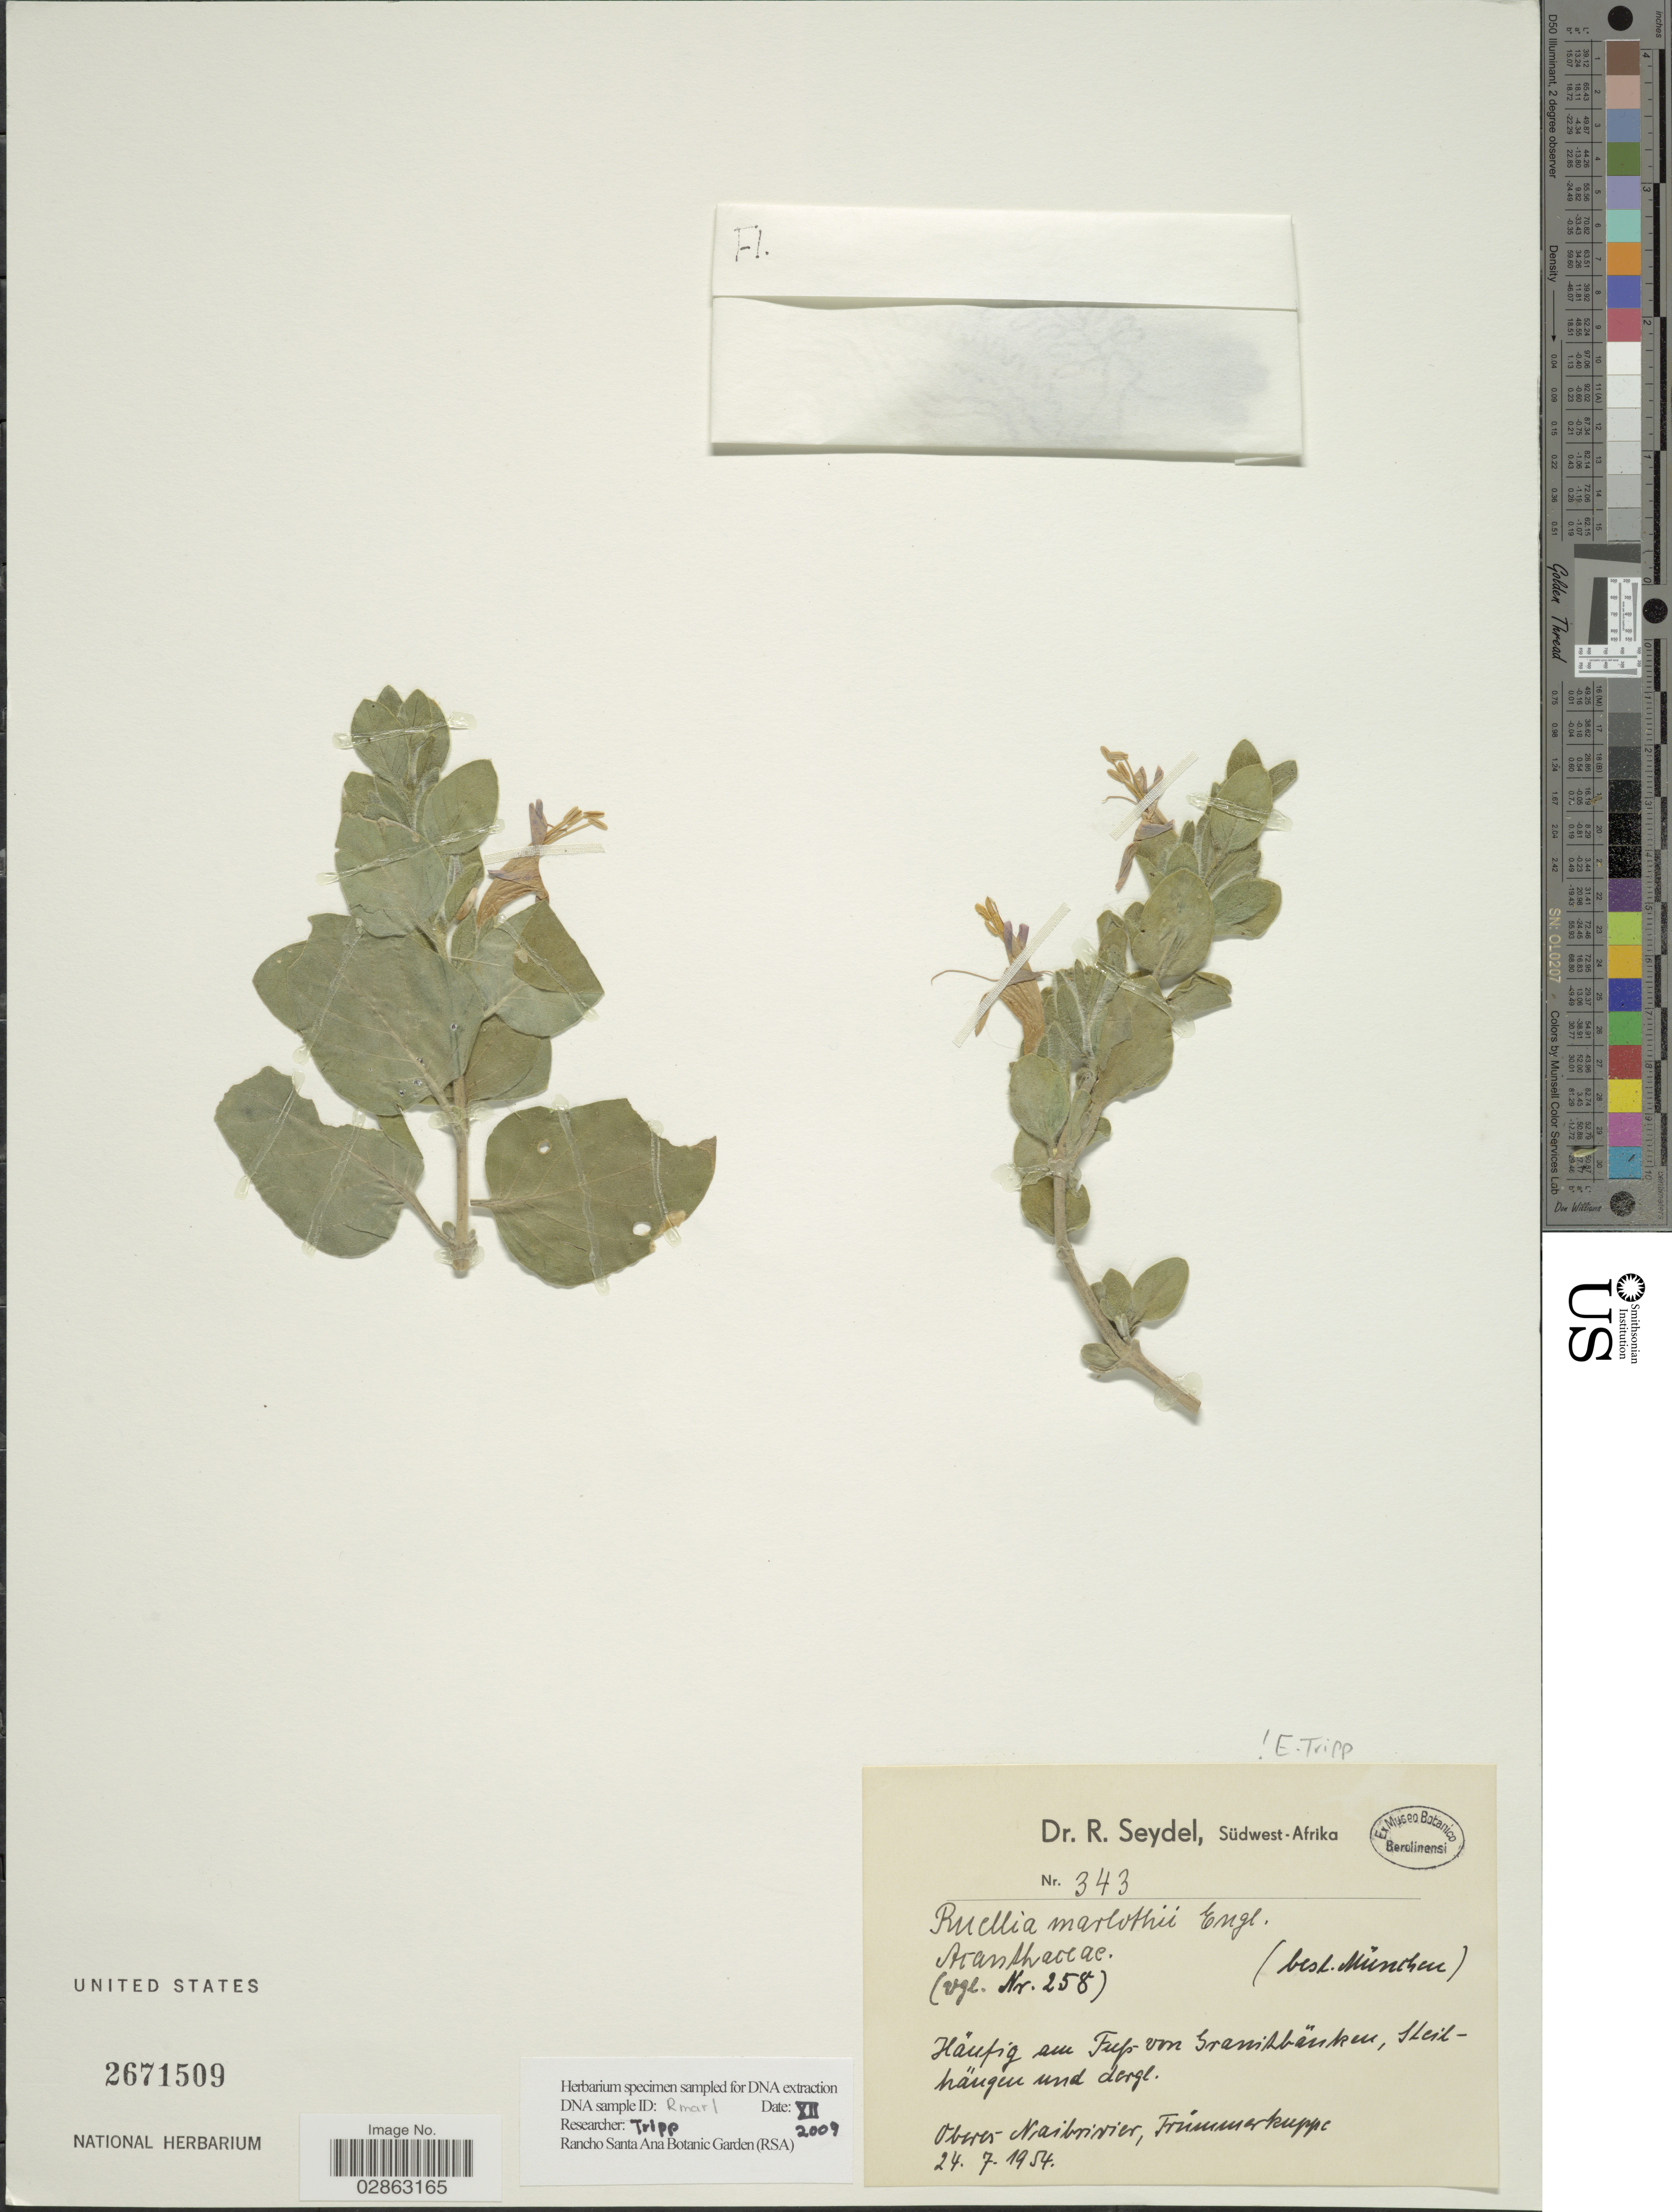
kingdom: Plantae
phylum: Tracheophyta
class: Magnoliopsida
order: Lamiales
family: Acanthaceae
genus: Ruellia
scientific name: Ruellia marlothii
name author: Engl.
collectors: R. Seydel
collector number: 343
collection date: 1954-07-24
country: Namibia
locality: Südwest-Afrika. Oberes Naibrivier [Southwest Africa. Upper Naibrivier]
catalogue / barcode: US 2671509